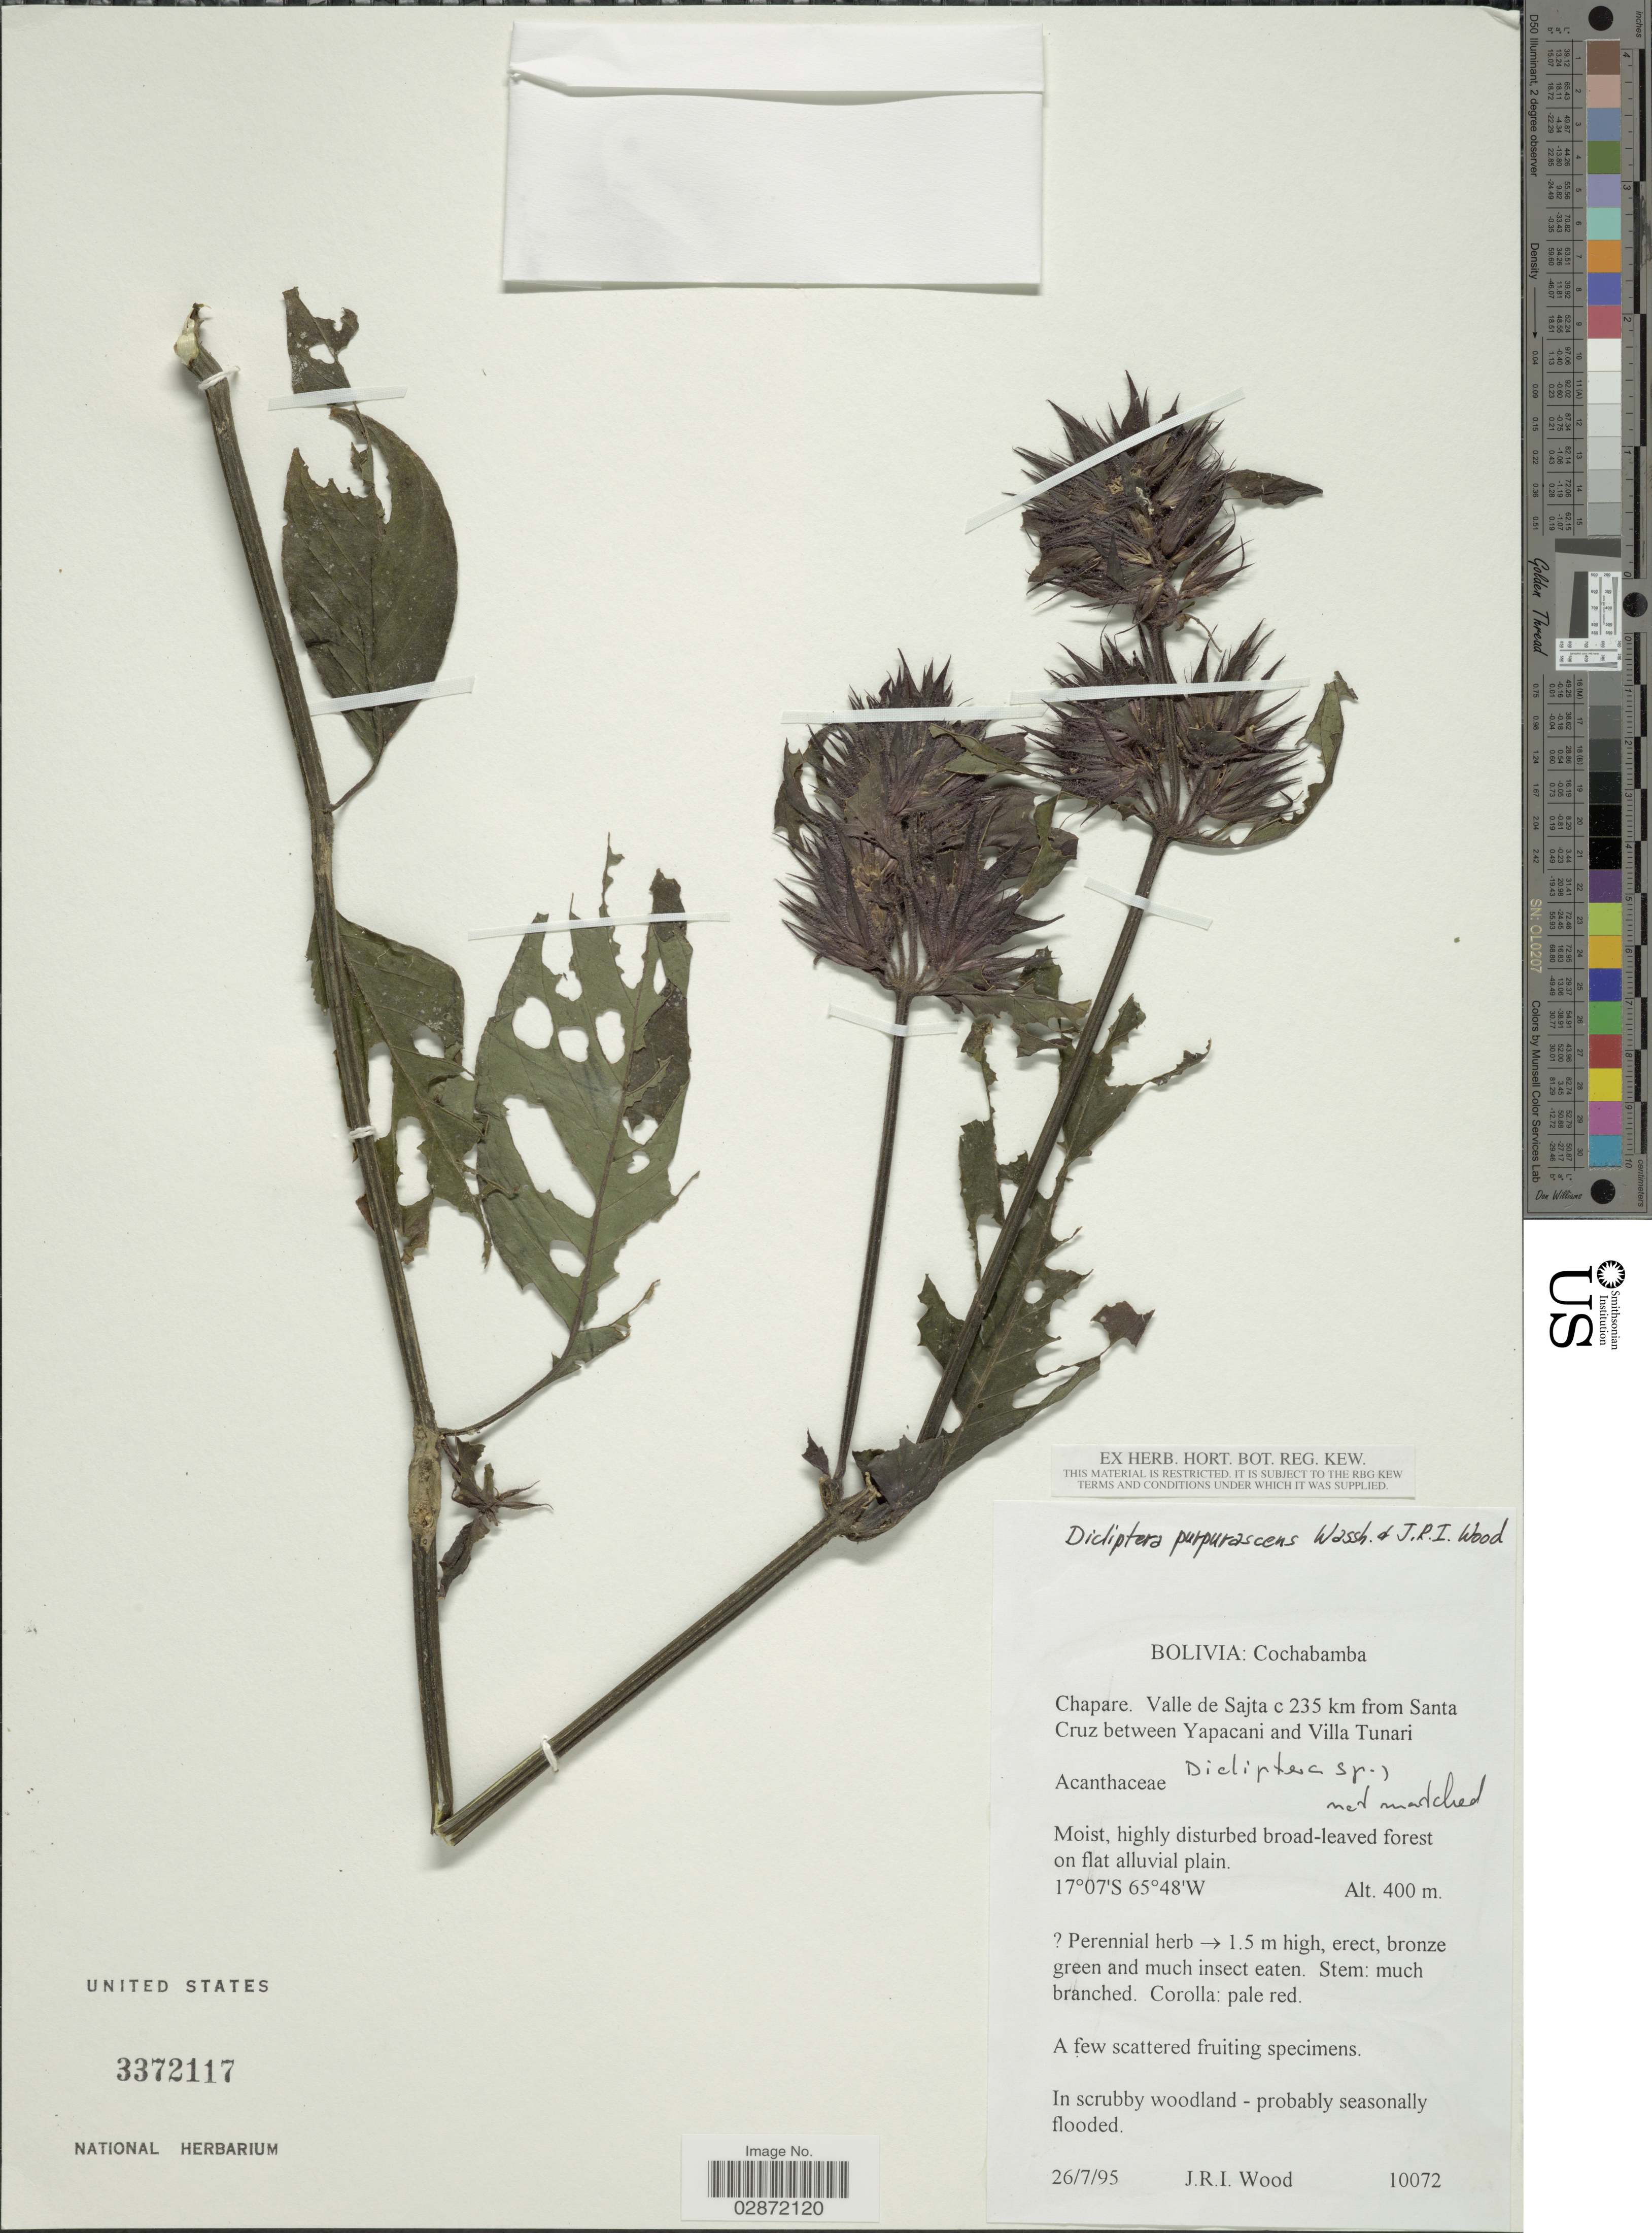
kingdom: Plantae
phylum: Tracheophyta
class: Magnoliopsida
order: Lamiales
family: Acanthaceae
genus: Dicliptera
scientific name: Dicliptera purpurascens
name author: Wassh. & J.R.I. Wood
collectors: J. R. I. Wood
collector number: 10072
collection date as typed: Transcribed d/m/y: 26/7/95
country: Bolivia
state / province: Cochabamba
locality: Chapare. Valle de Sajta c 235 km from Santa Cruz between Yapacani and Villa Tunari.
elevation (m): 400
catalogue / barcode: US 3372117